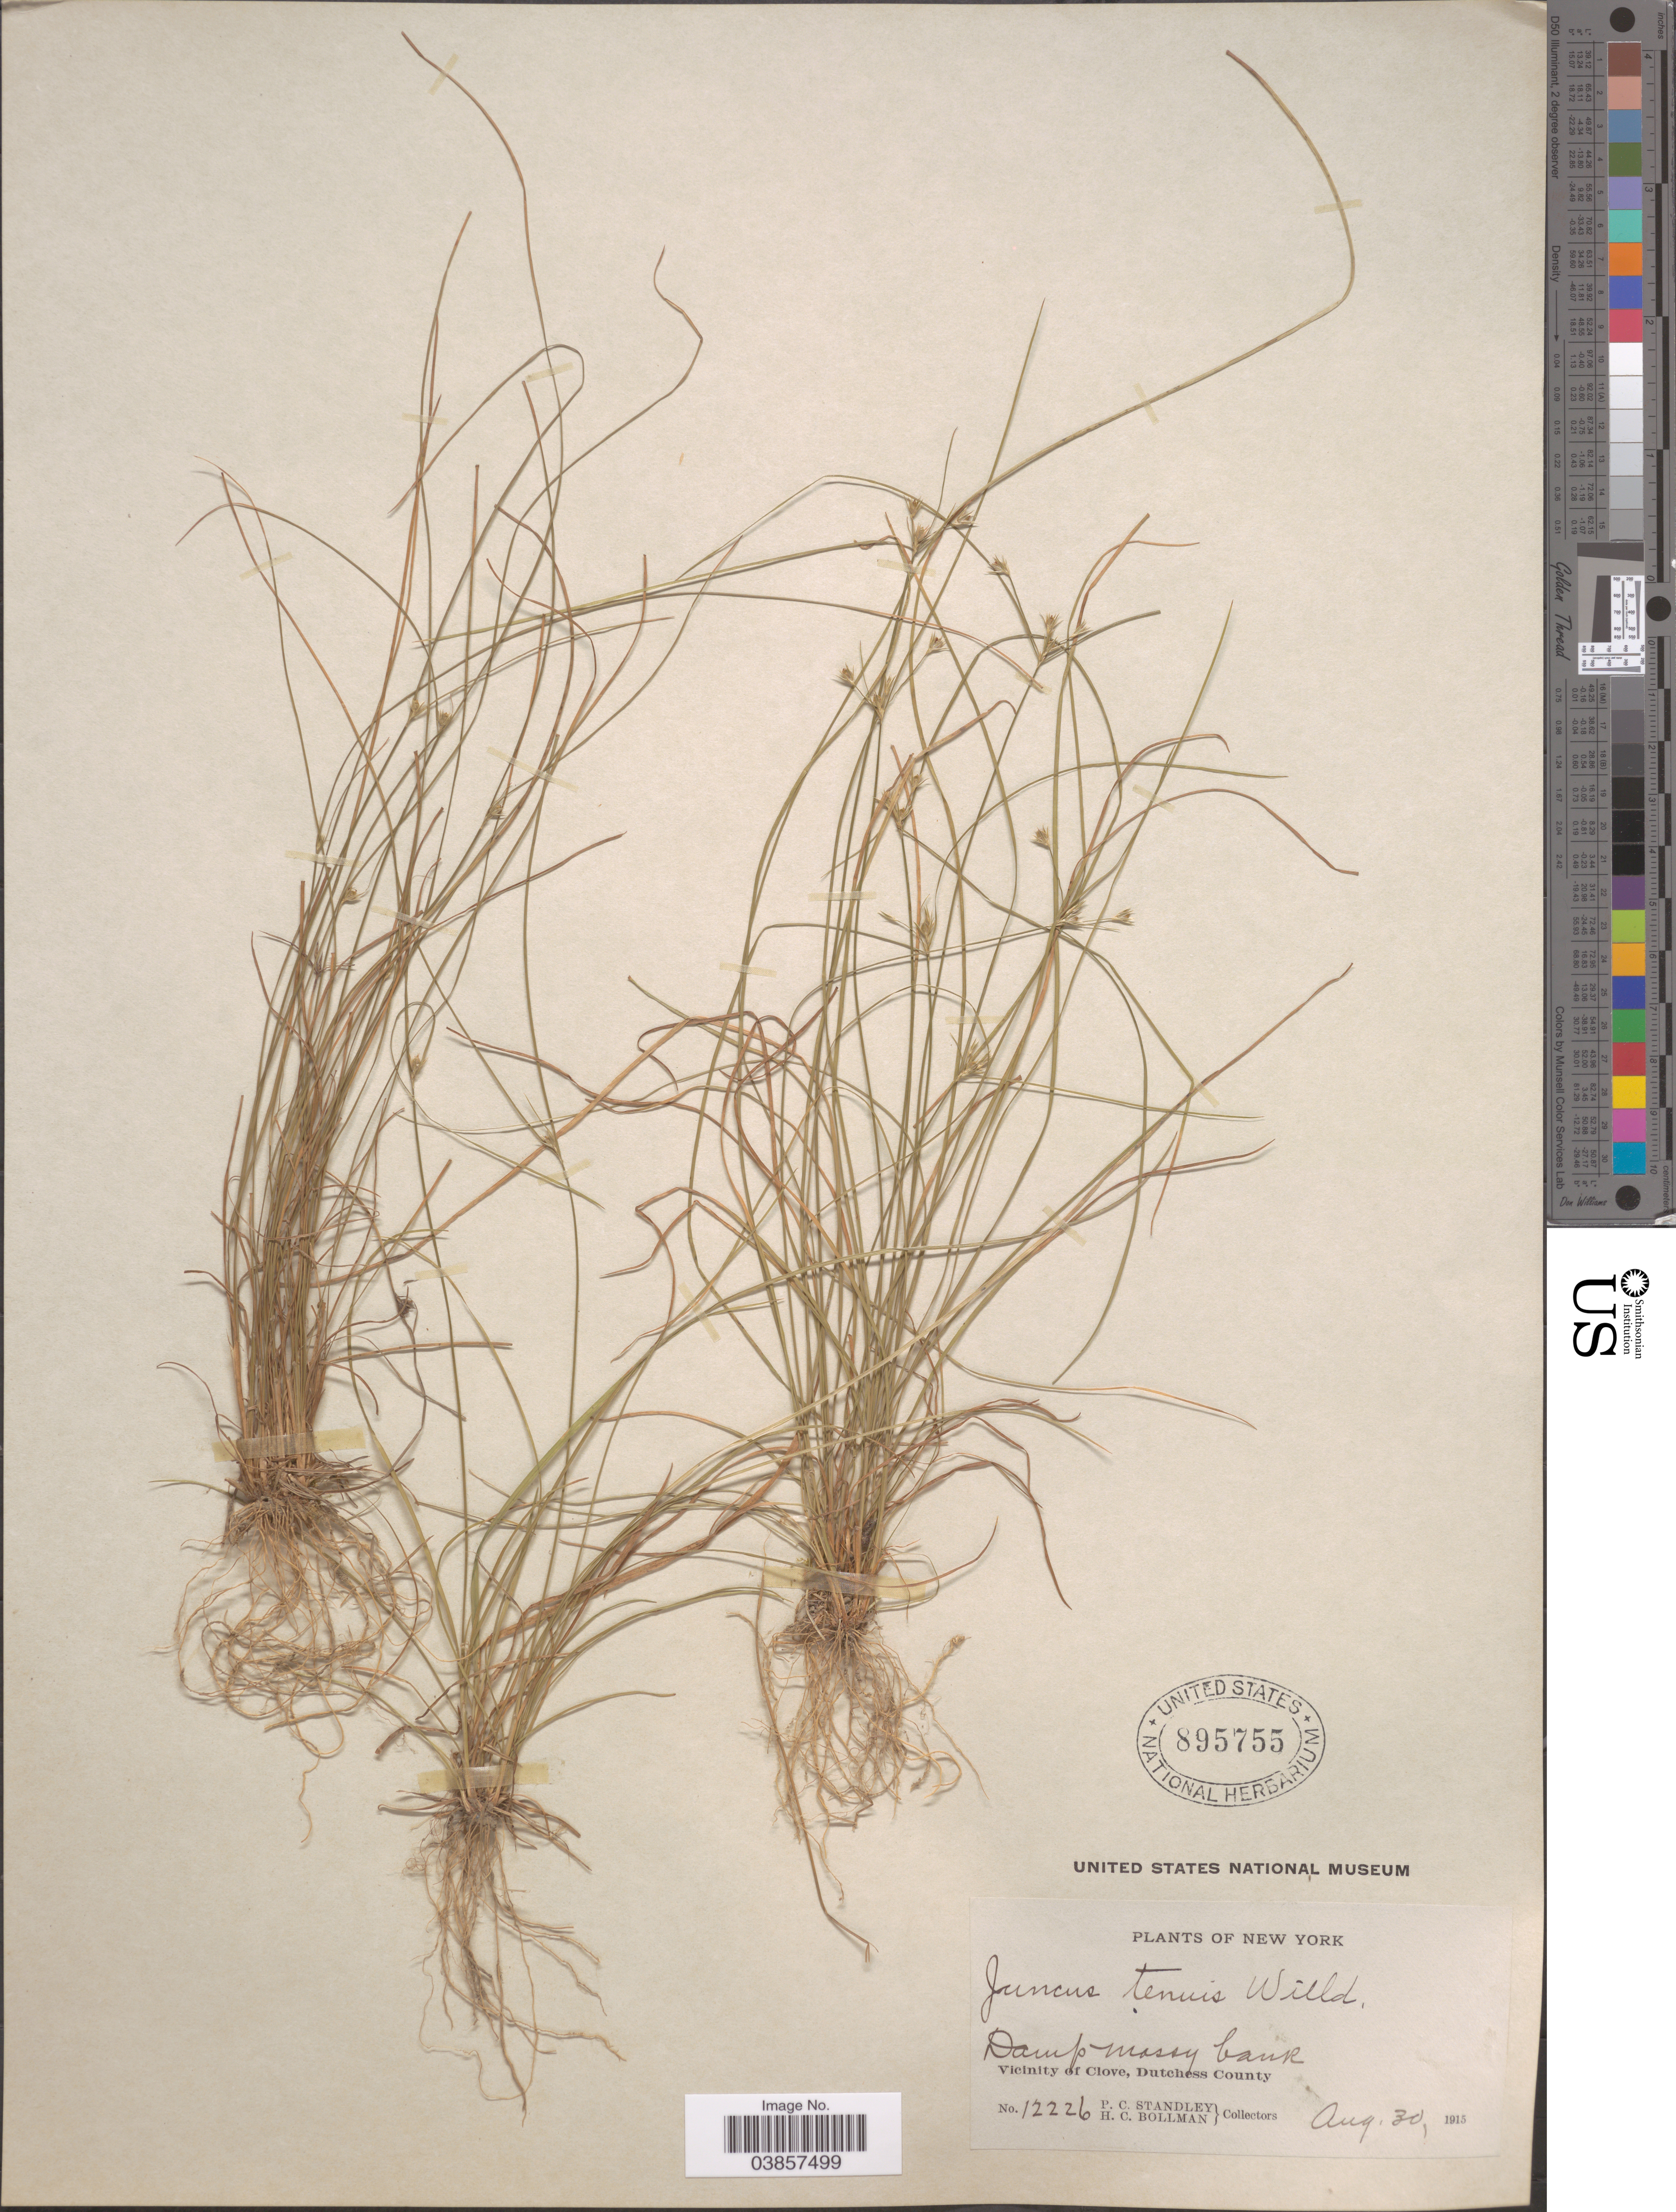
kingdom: Plantae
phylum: Tracheophyta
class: Liliopsida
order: Poales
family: Juncaceae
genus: Juncus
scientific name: Juncus tenuis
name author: Willd.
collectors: P. C. Standley & H. C. Bollman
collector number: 12226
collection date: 1915-08-30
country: United States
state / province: New York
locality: Vicinity of Clove, Dutchess County.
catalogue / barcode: US 895755